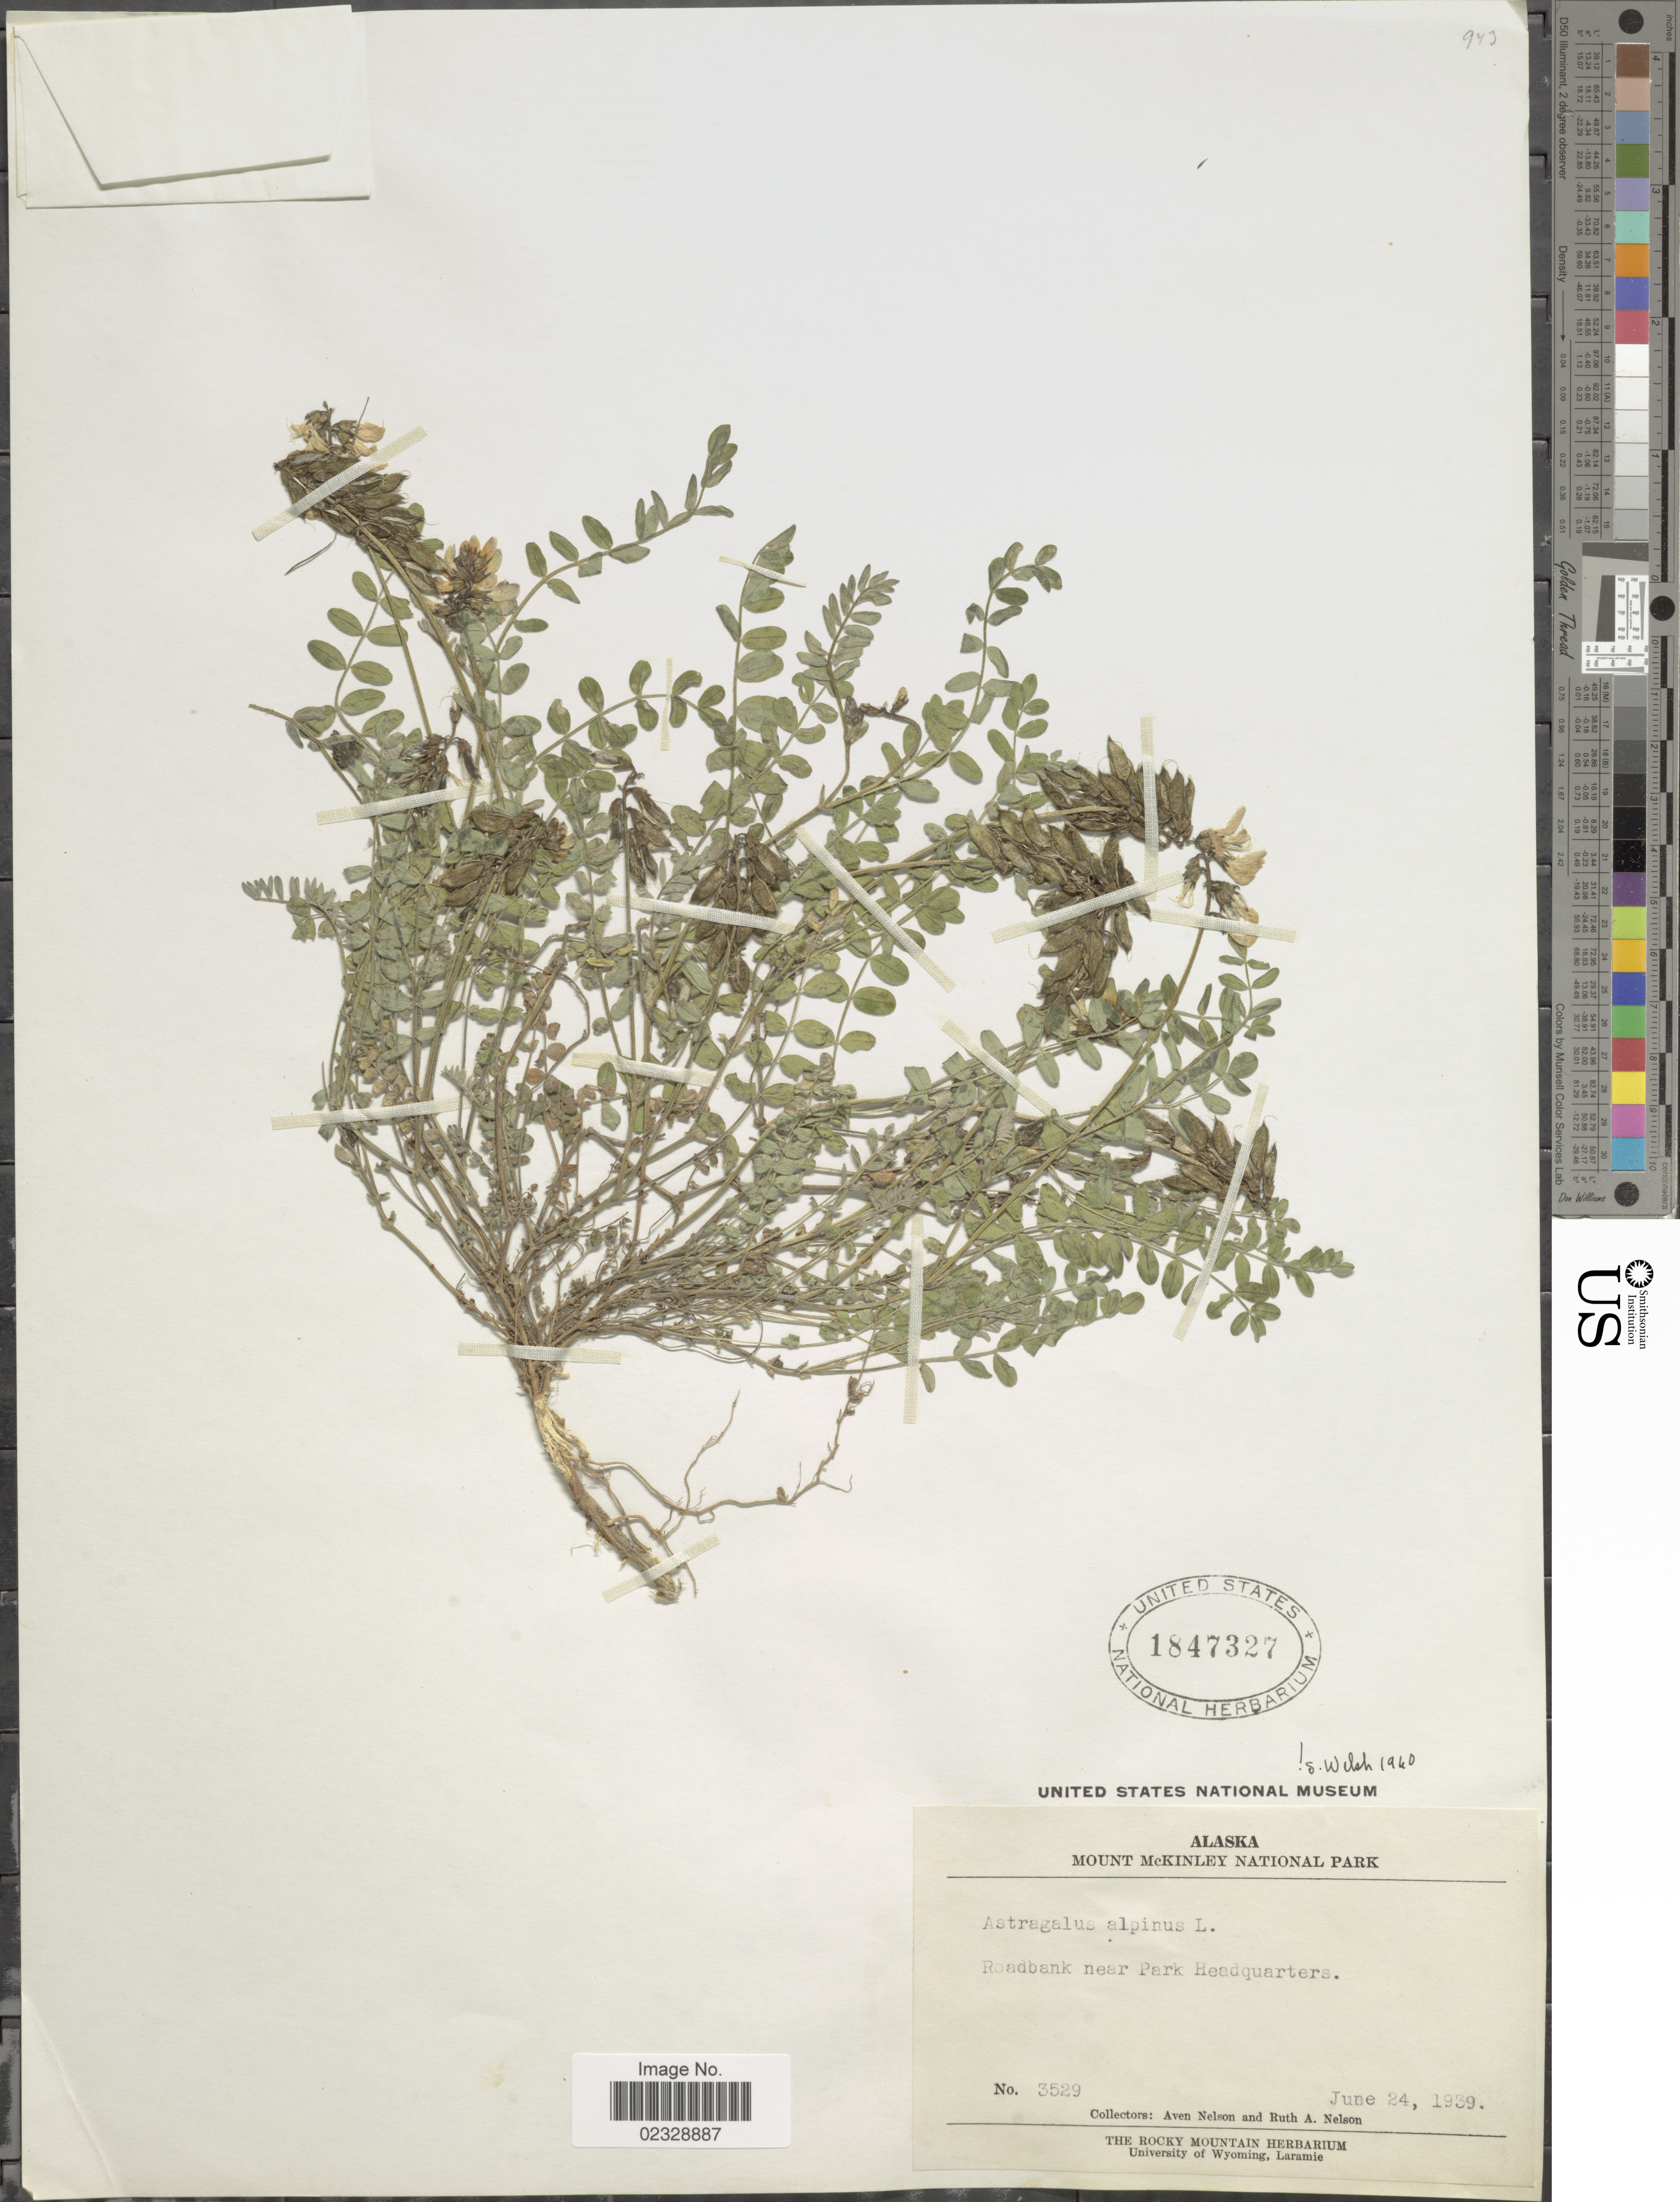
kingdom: Plantae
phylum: Tracheophyta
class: Magnoliopsida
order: Fabales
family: Fabaceae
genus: Astragalus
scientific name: Astragalus alpinus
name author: L.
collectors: A. Nelson & R. A. Nelson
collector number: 3529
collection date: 1939-06-24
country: United States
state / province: Alaska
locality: Mount McKinley National Park, Roadbank near Park Headquarters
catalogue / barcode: US 1847327